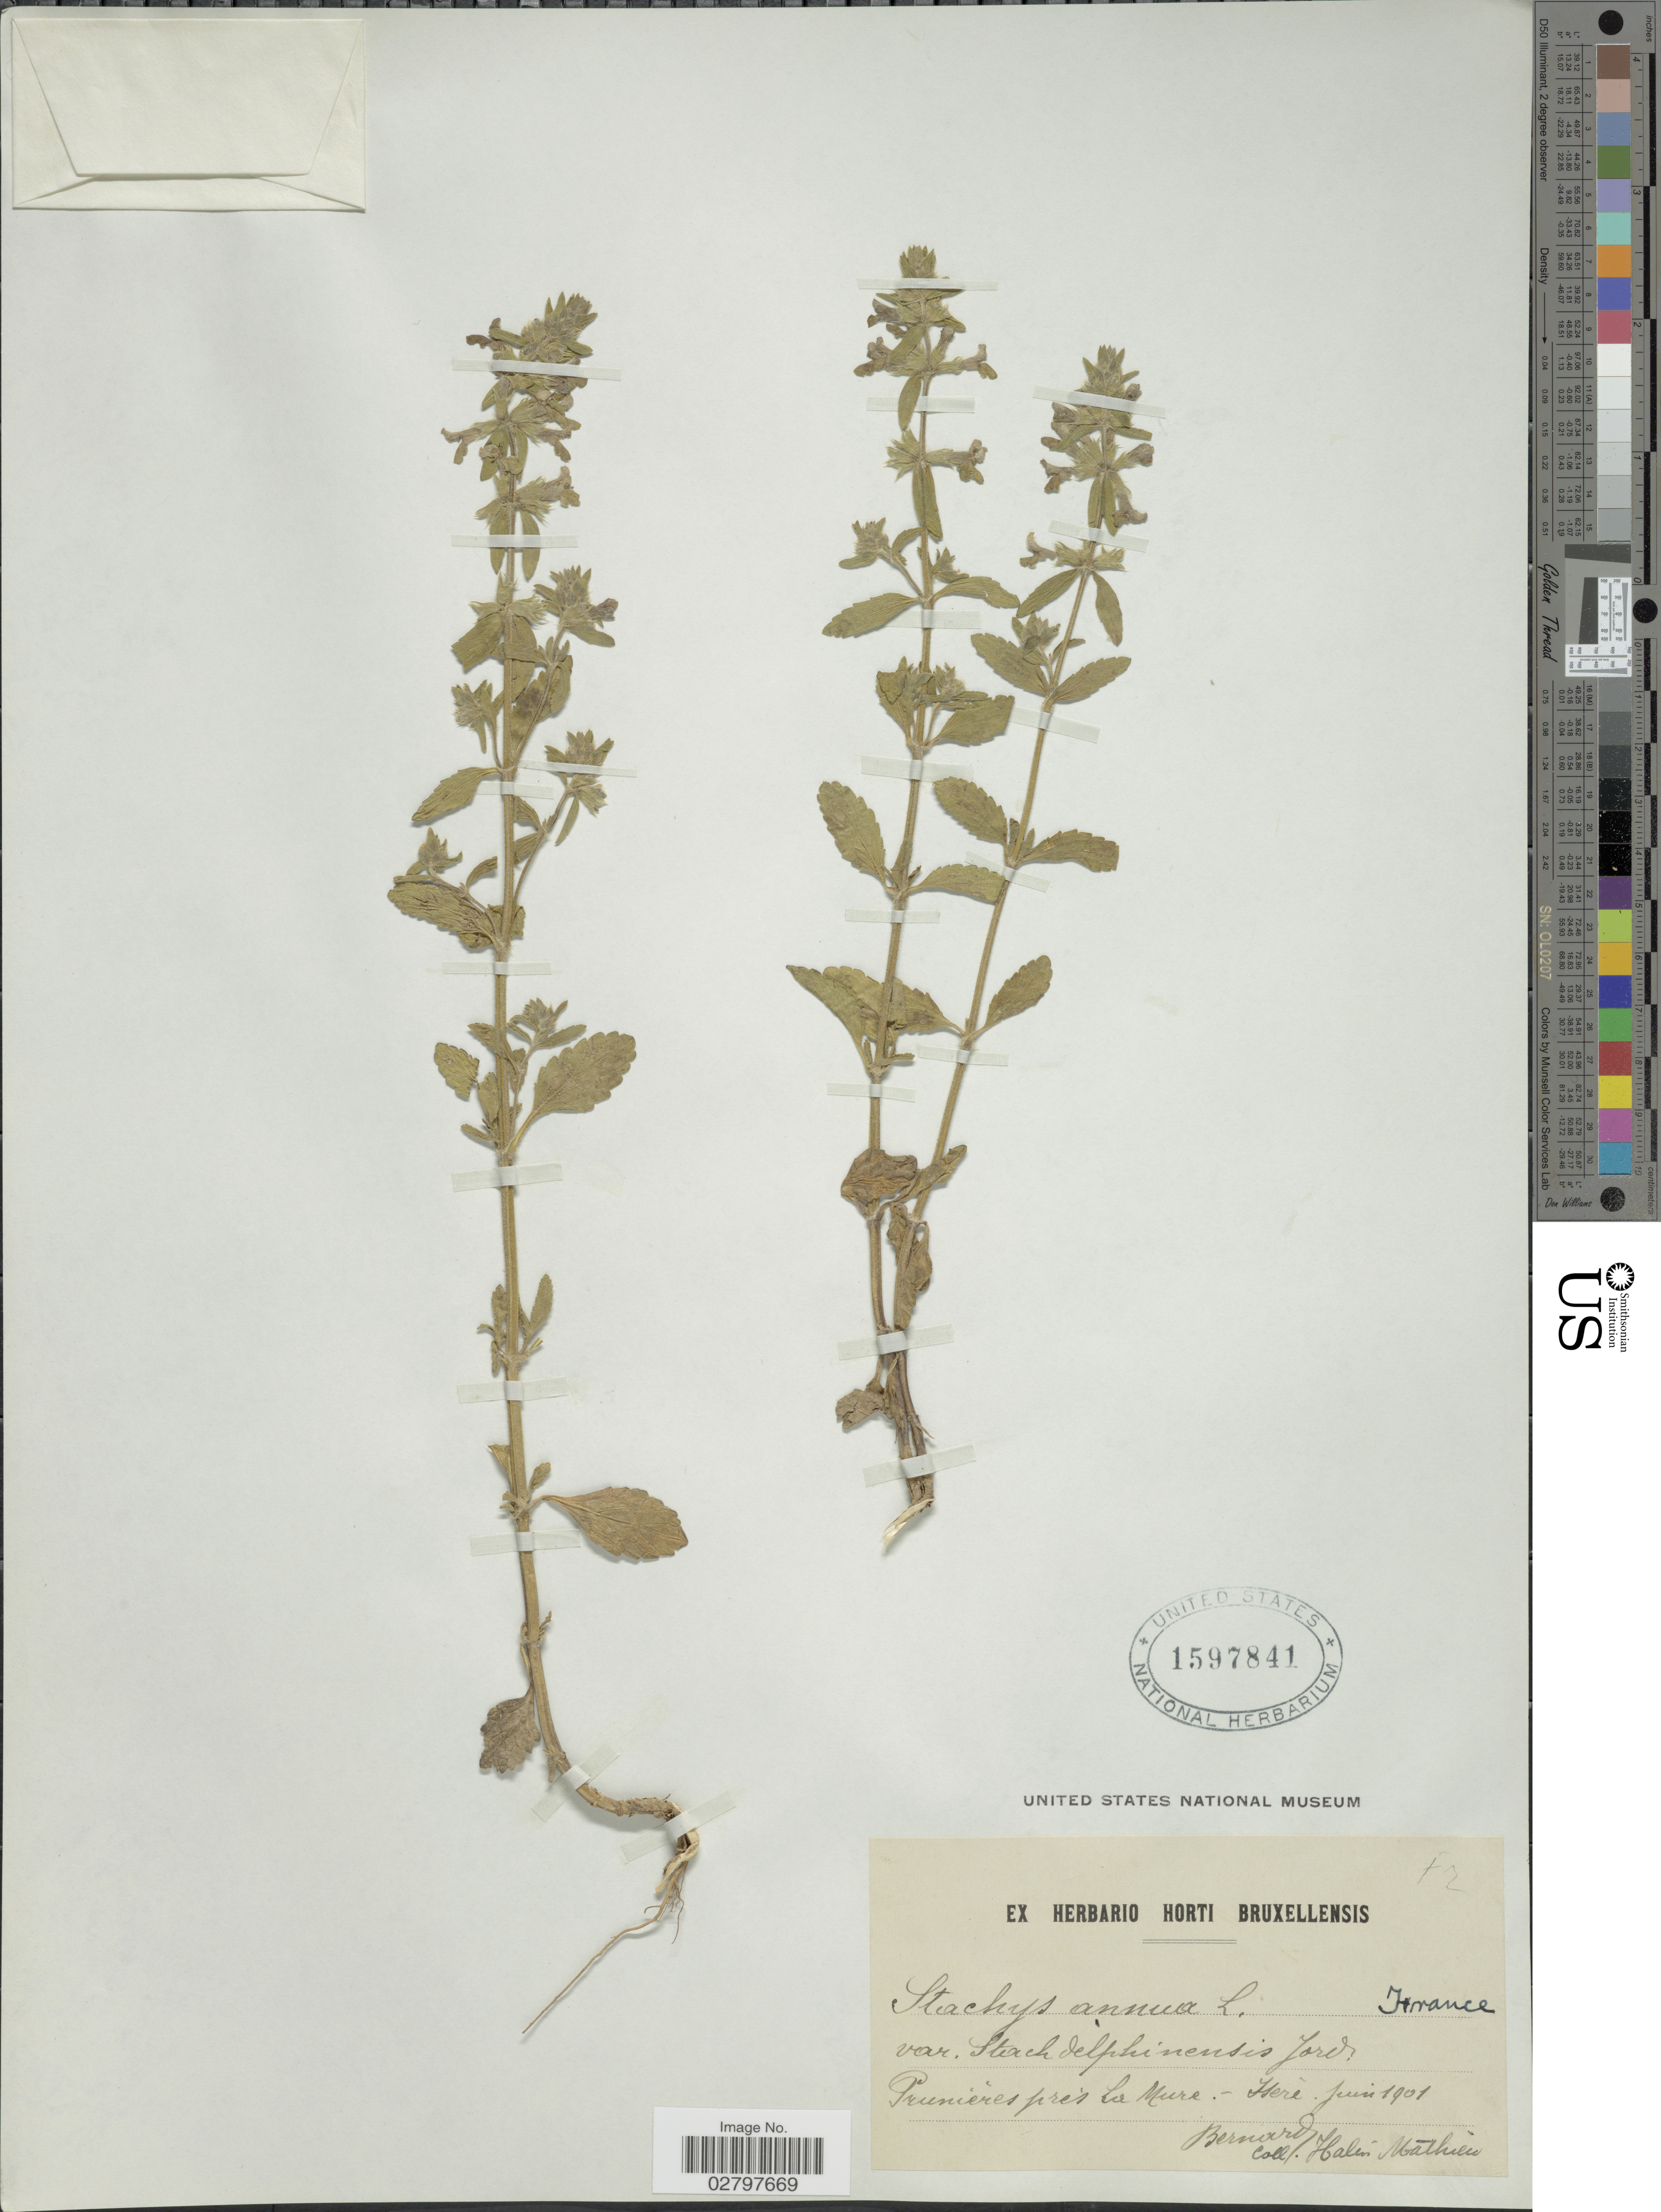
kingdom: Plantae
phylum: Tracheophyta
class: Magnoliopsida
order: Lamiales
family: Lamiaceae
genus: Stachys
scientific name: Stachys annua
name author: (L.) L.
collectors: H. Mathieu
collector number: F2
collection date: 1901-06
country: France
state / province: Auvergne-Rhône-Alpes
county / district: Isère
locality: Prunierès prés La Mure - Iseré.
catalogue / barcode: US 1597841